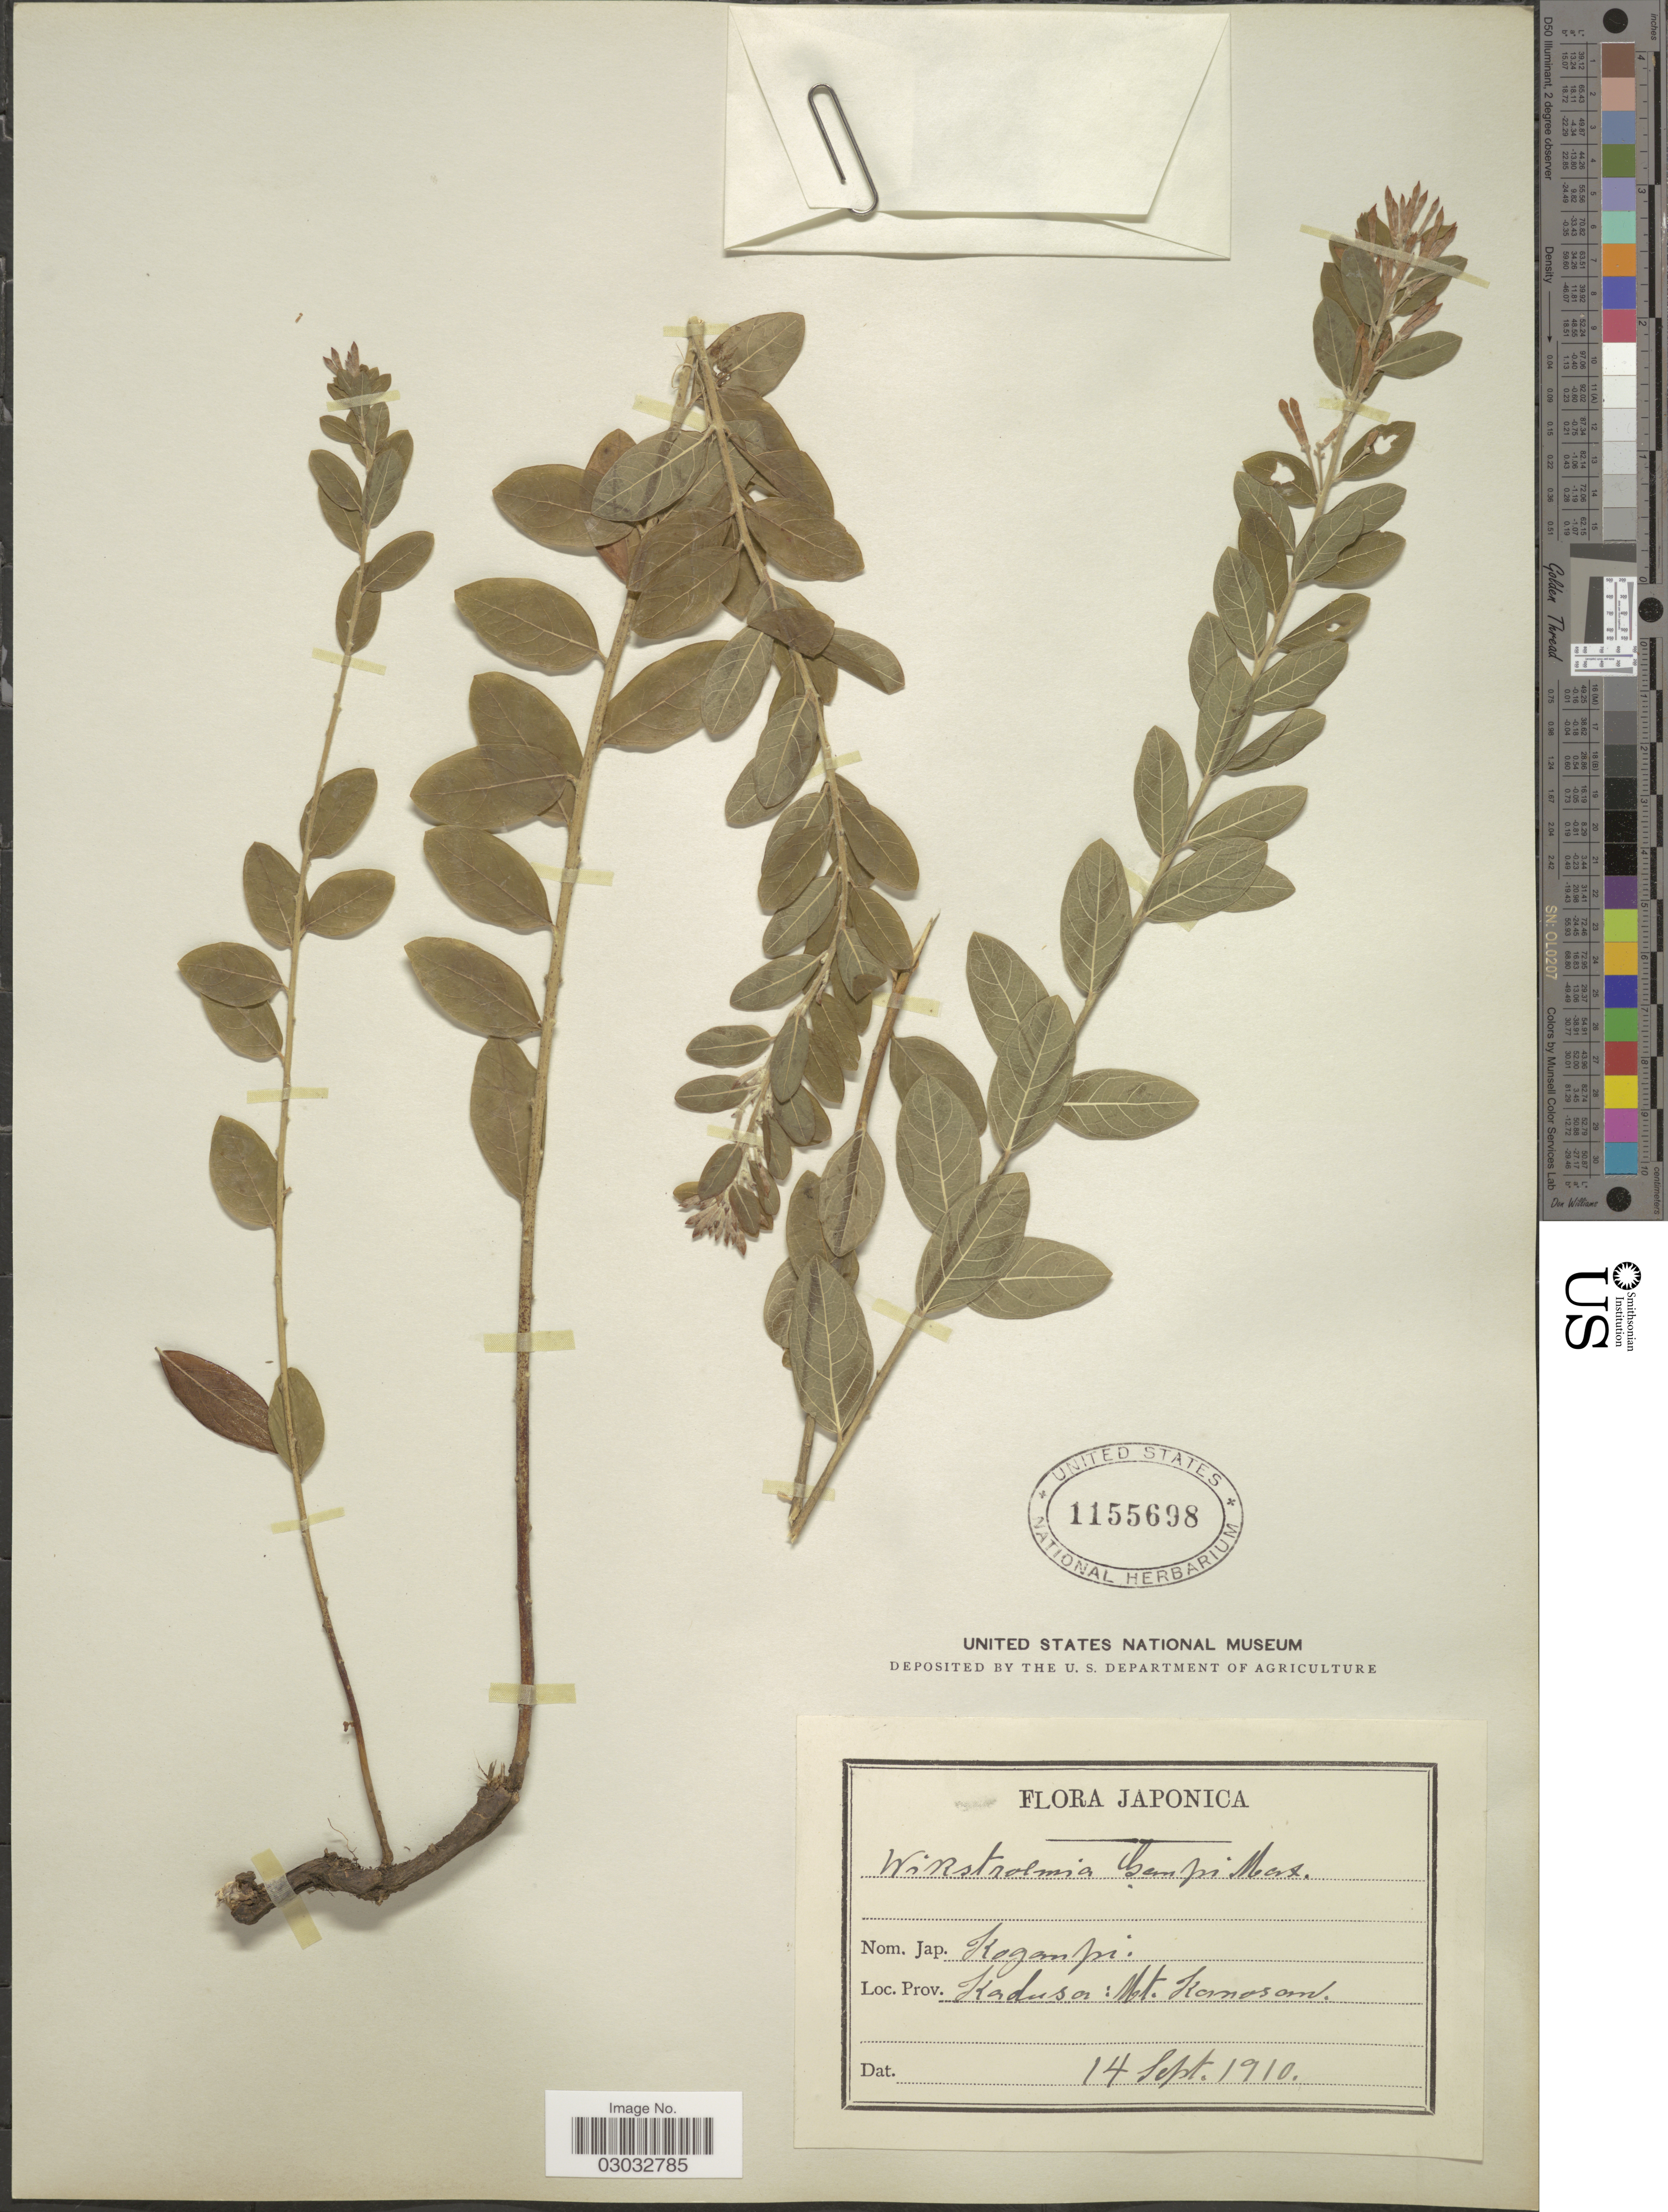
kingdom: Plantae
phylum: Tracheophyta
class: Magnoliopsida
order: Malvales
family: Thymelaeaceae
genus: Wikstroemia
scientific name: Wikstroemia ganpi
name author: (Siebold & Zucc.) Maxim.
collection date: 1910-09-14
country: Japan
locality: Japonica, Kadusa: Mt. Komosam.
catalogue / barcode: US 1155698